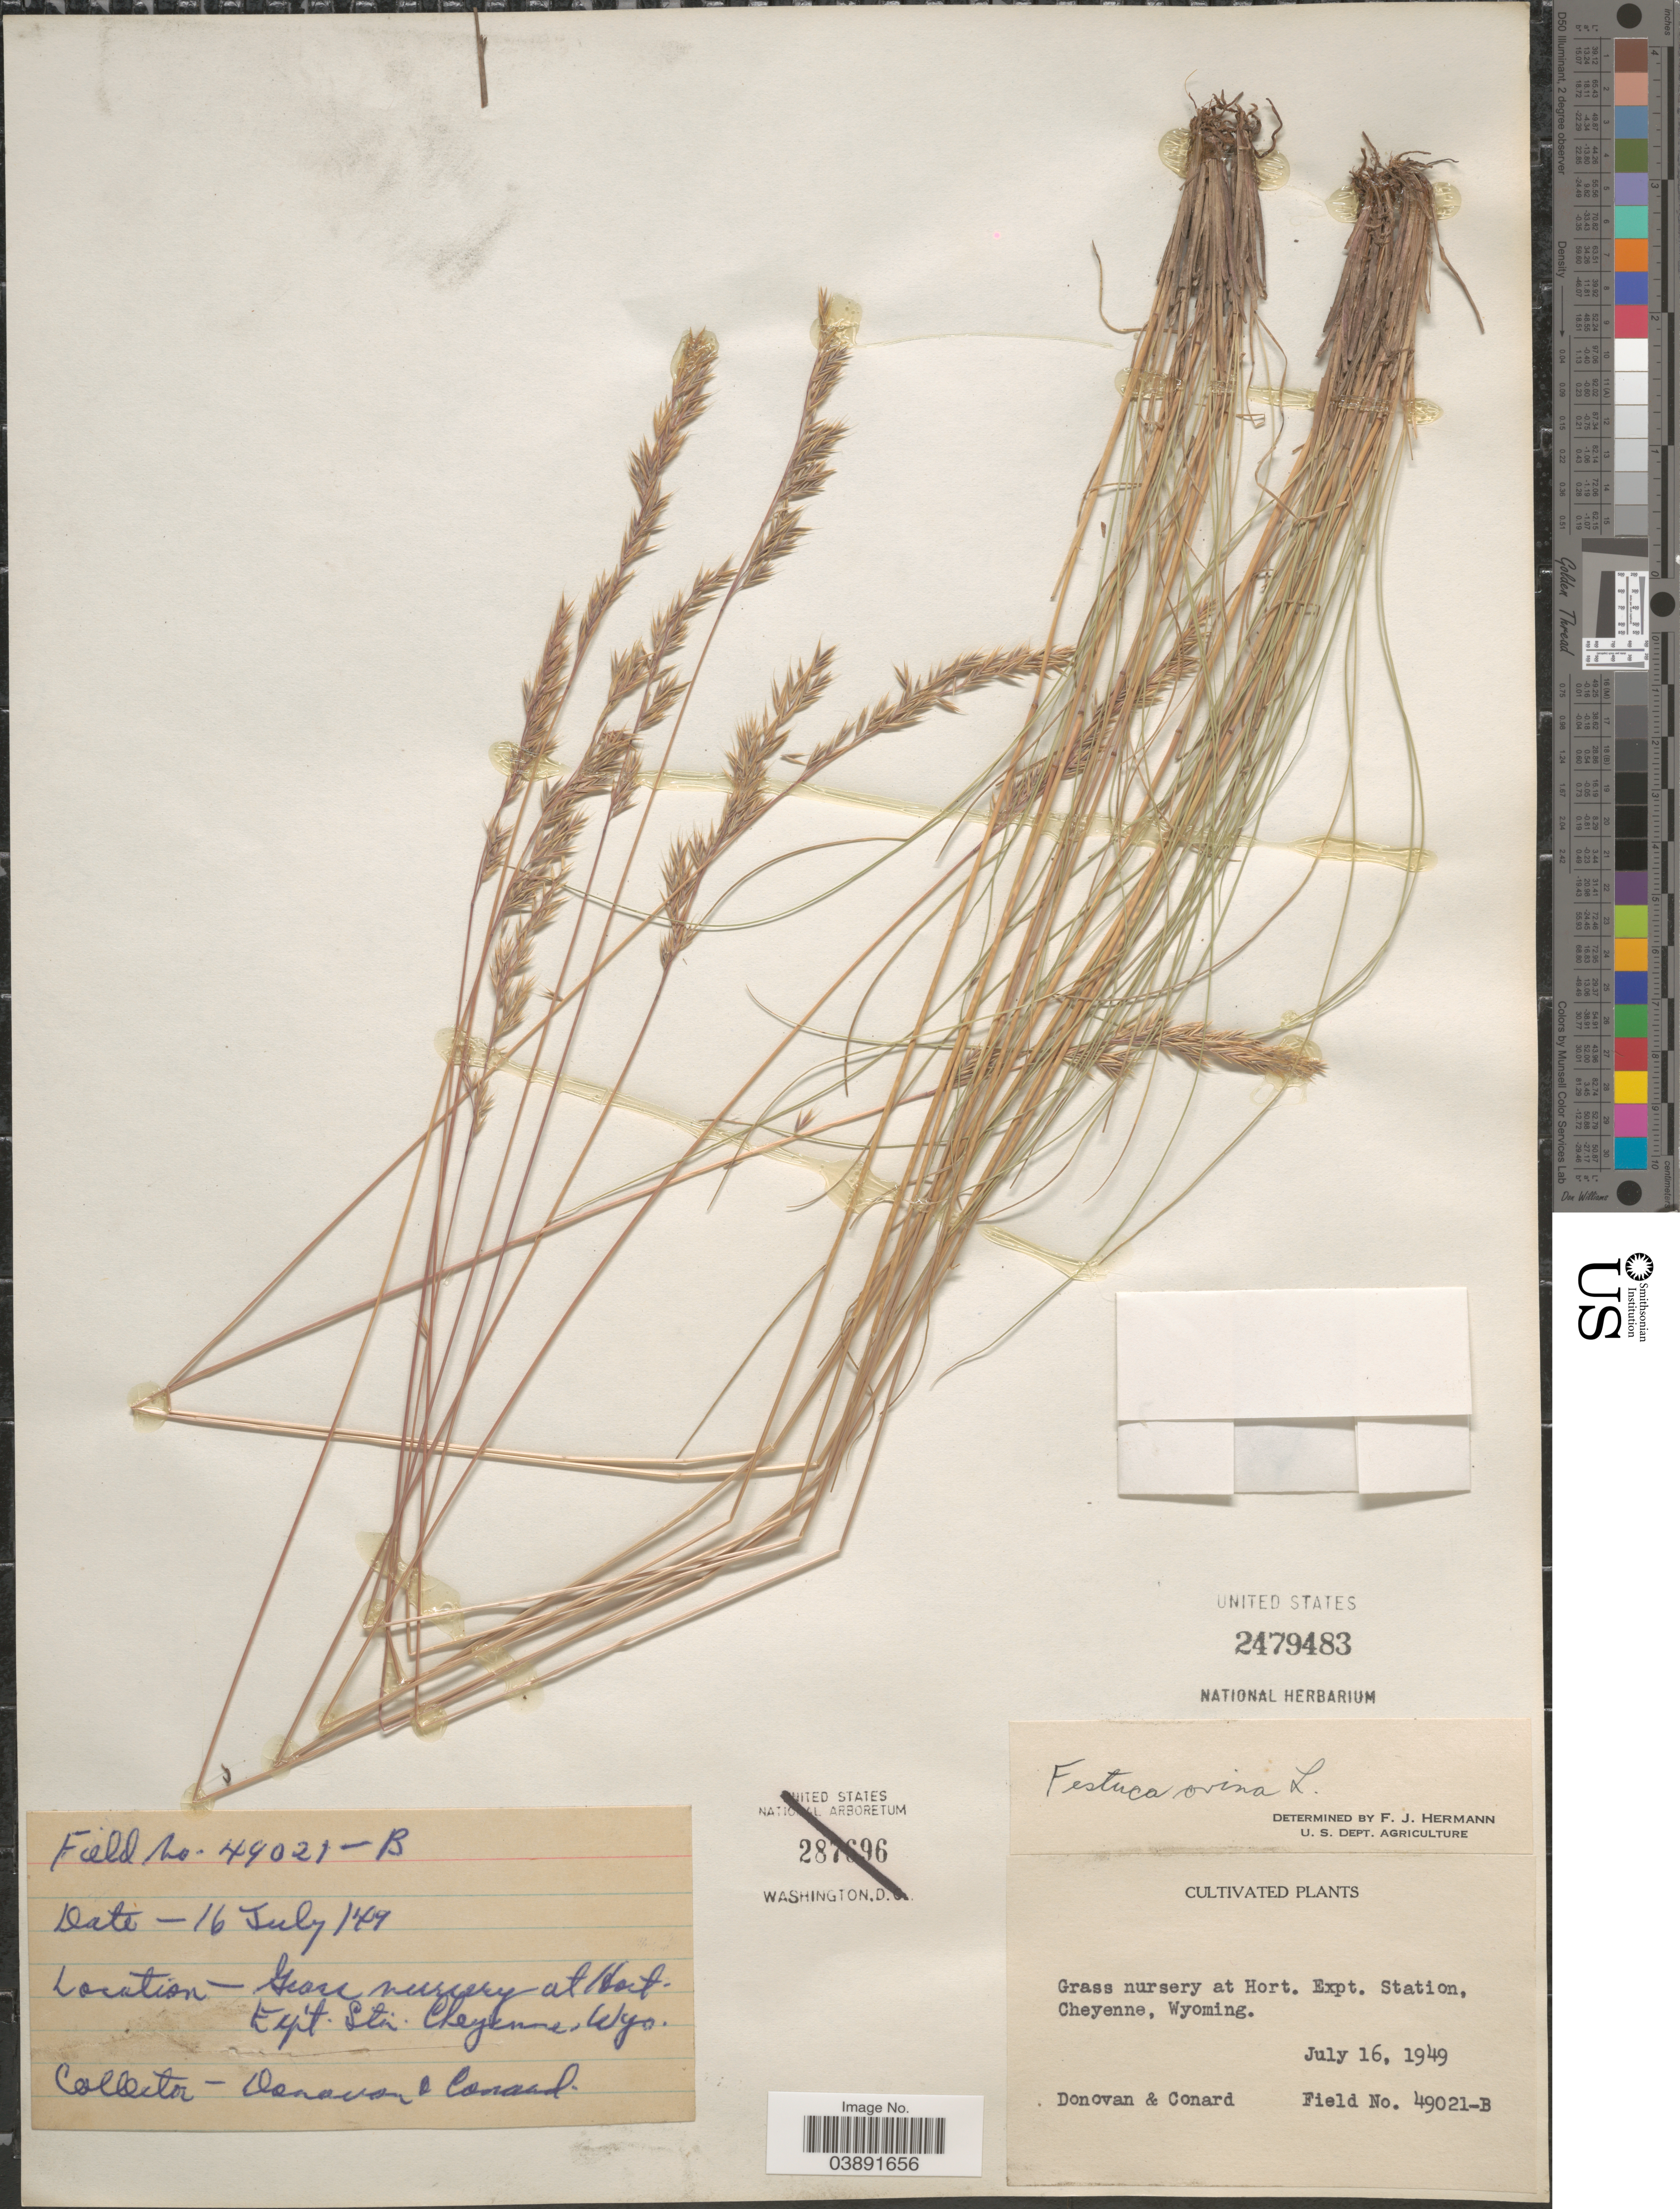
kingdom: Plantae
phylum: Tracheophyta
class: Liliopsida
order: Poales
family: Poaceae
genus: Festuca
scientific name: Festuca ovina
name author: L.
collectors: -. Donovan & Conrad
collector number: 49021-B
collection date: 1949-07-16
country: United States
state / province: Wyoming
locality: At Hort. Expt. Station, Cheyenne.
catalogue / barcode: US 2479483